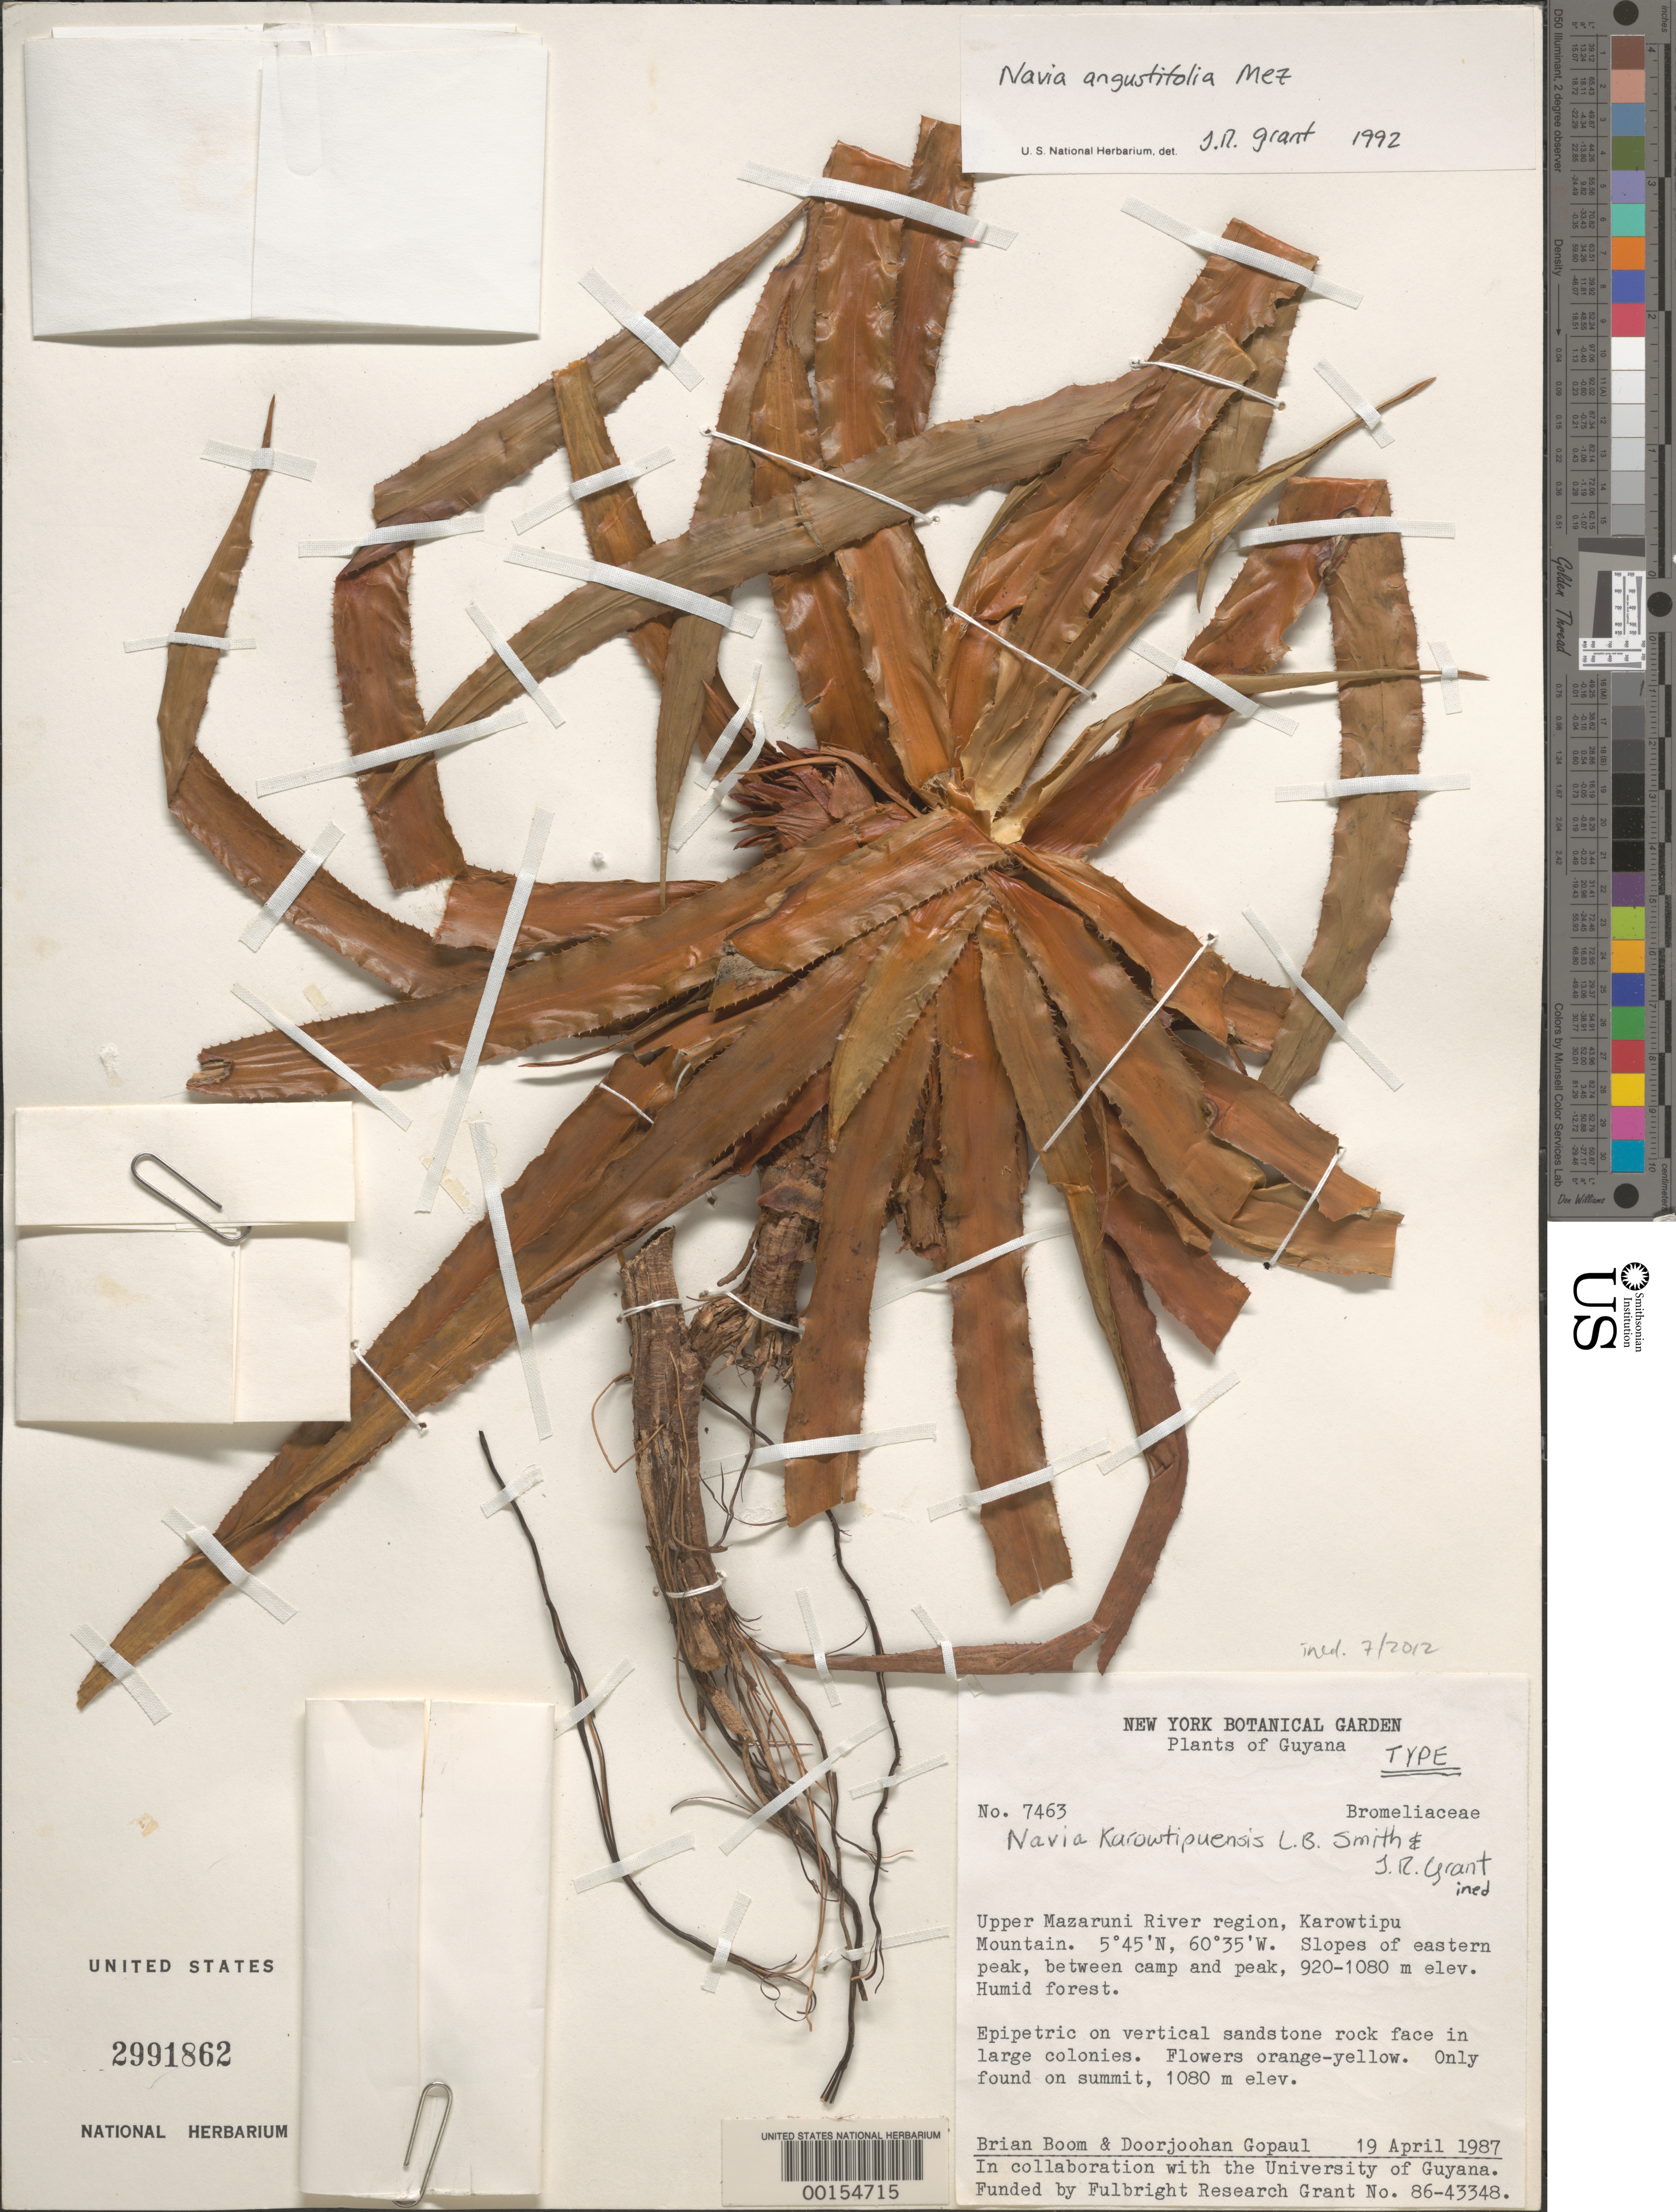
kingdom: Plantae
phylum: Tracheophyta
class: Liliopsida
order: Poales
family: Bromeliaceae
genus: Navia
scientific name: Navia angustifolia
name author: (Baker) Mez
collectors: B. M. Boom & D. Gopaul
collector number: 7463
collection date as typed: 19 Apr 1987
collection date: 1987-04-19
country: Guyana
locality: Upper Mazaruni river region, karowtipu mountain, slopes of eastern peak, between camp & peak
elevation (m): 920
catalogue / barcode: US 2991862